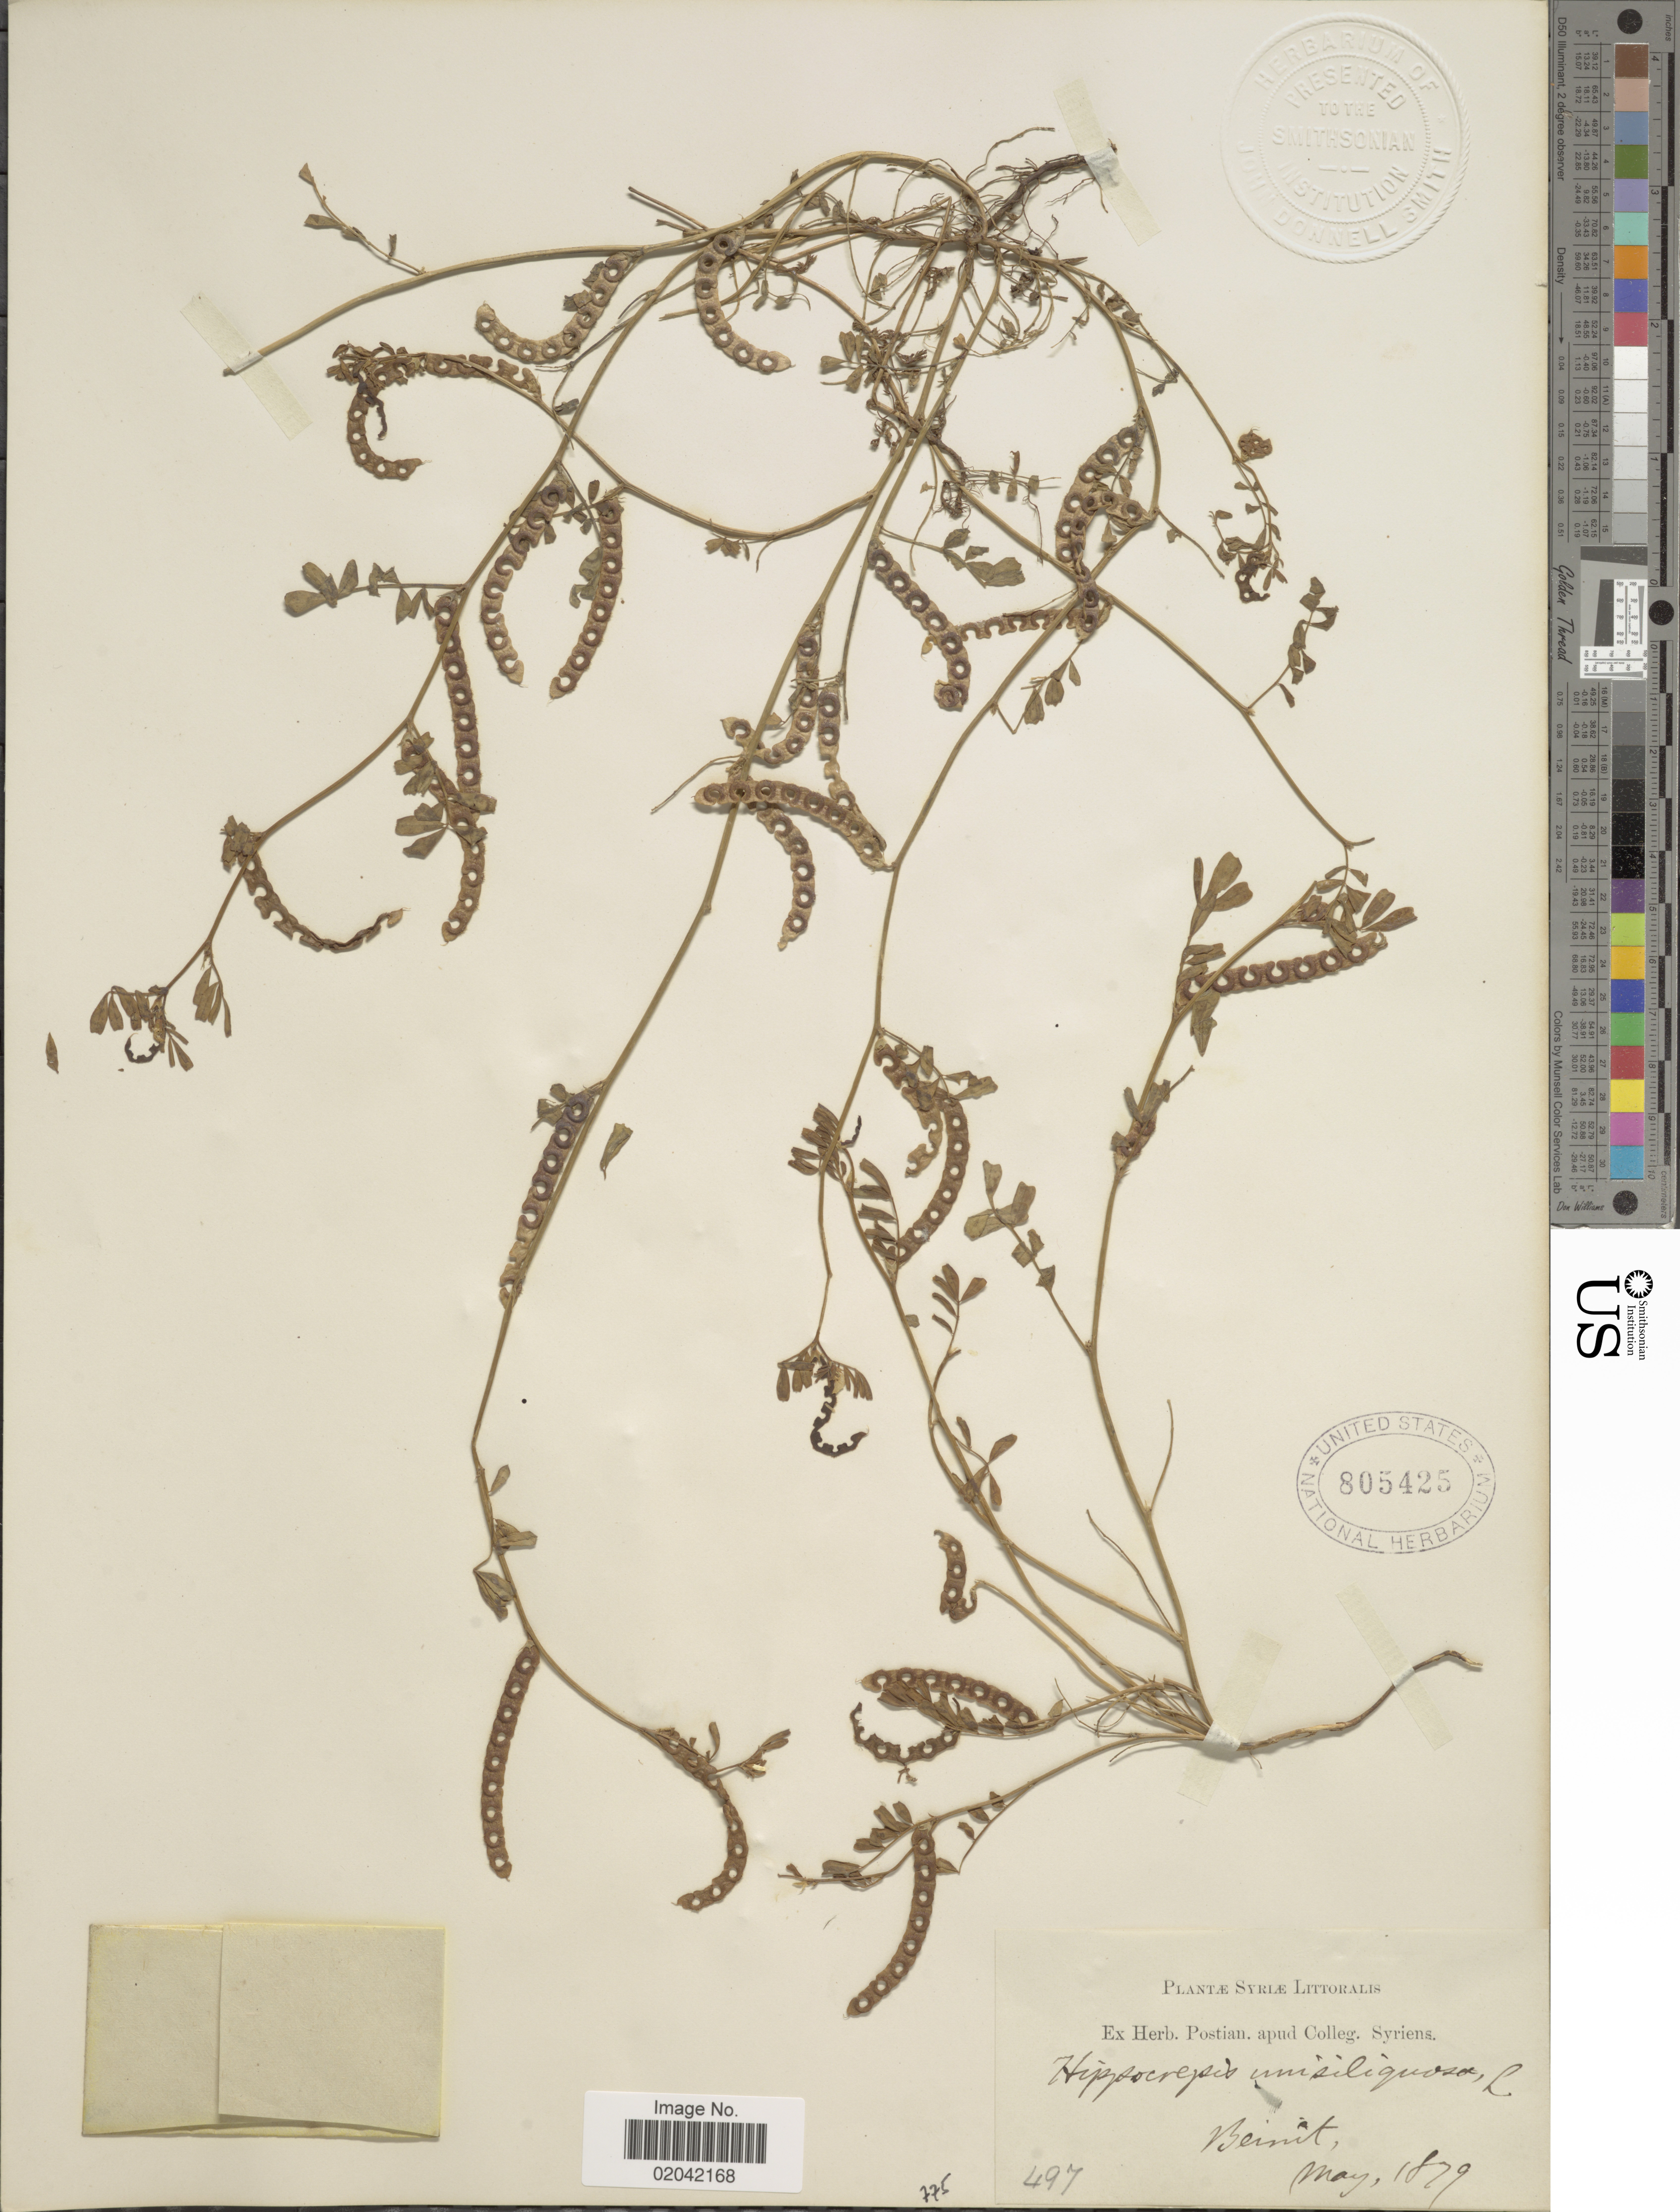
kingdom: Plantae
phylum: Tracheophyta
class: Magnoliopsida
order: Fabales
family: Fabaceae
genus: Hippocrepis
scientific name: Hippocrepis unisiliquosa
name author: L.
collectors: ex herb. Postian. apud Colleg. Syriens. Protest. USE "Fannie P. A. Shepard" (10308853) AS PRIMARY COLLECTOR INSTEAD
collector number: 497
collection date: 1879-05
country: Lebanon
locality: Syriae Littoralis. Beirut.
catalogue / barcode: US 805425